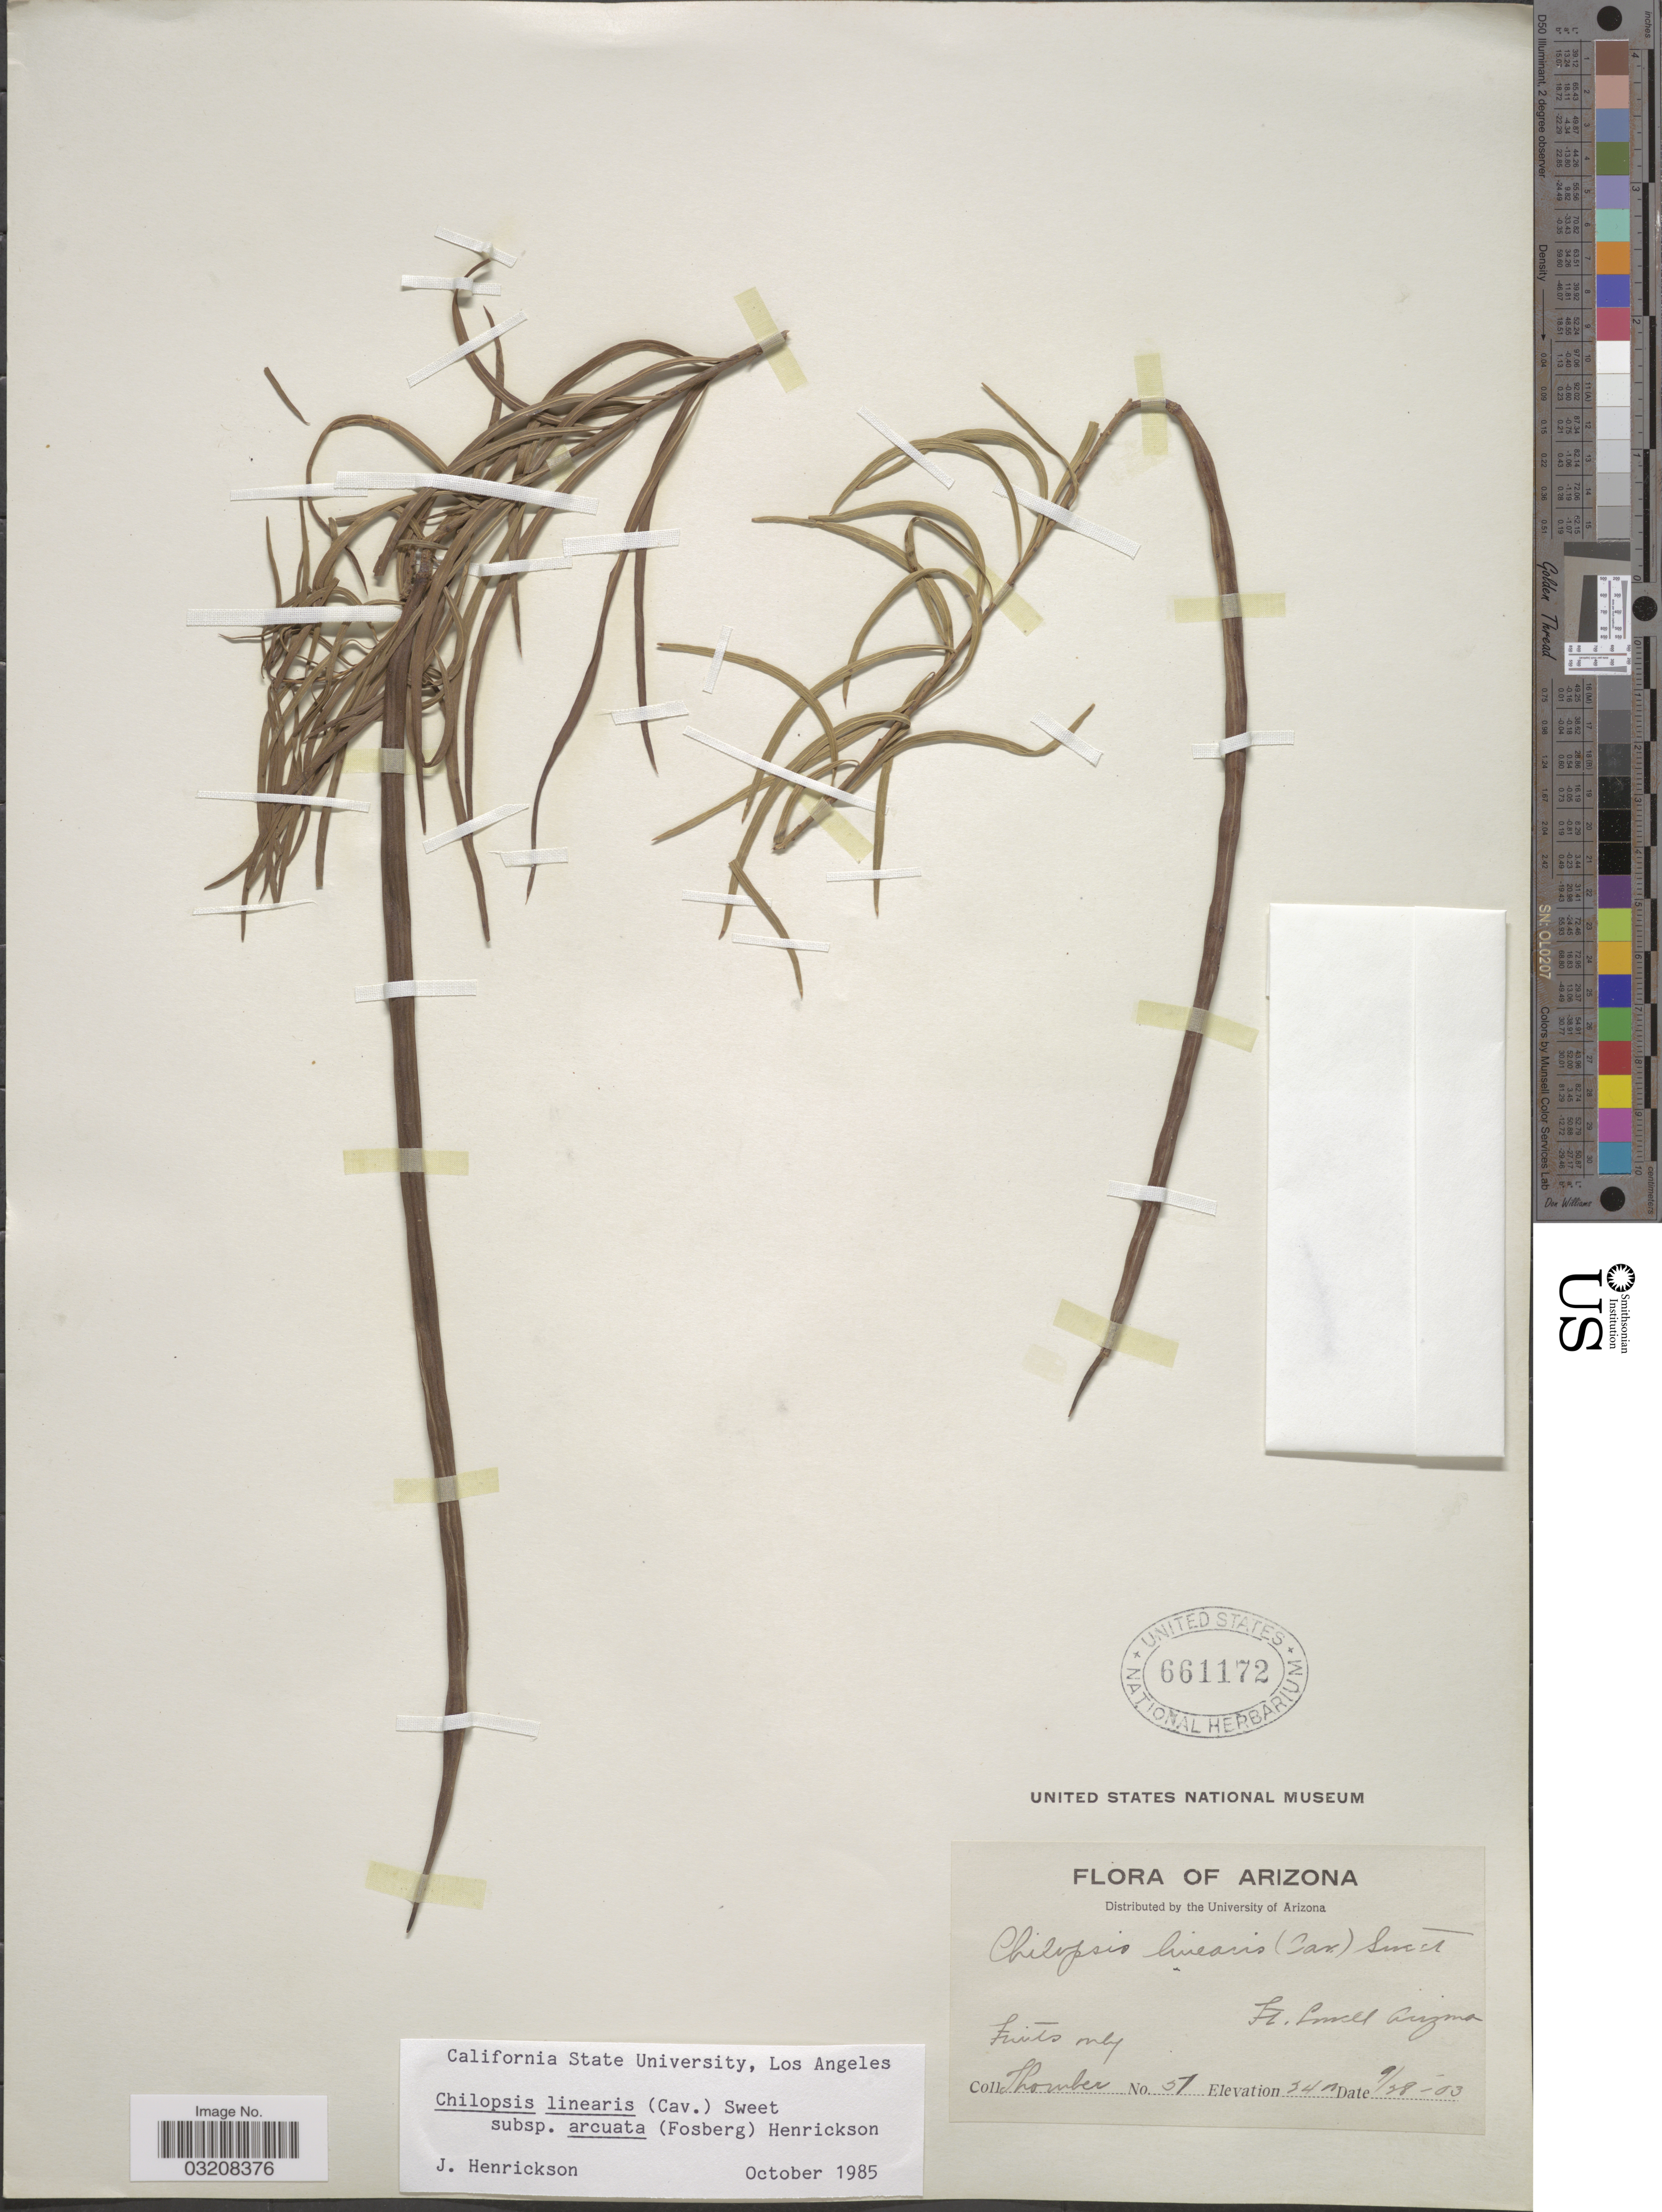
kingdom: Plantae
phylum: Tracheophyta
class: Magnoliopsida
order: Lamiales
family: Bignoniaceae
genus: Chilopsis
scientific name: Chilopsis linearis subsp. arcuata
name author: (Fosberg) Henrickson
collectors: J. Thornber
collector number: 51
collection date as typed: Transcribed d/m/y: 28/9/3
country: United States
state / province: Arizona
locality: Ft. Lowell.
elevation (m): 34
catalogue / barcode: US 661172